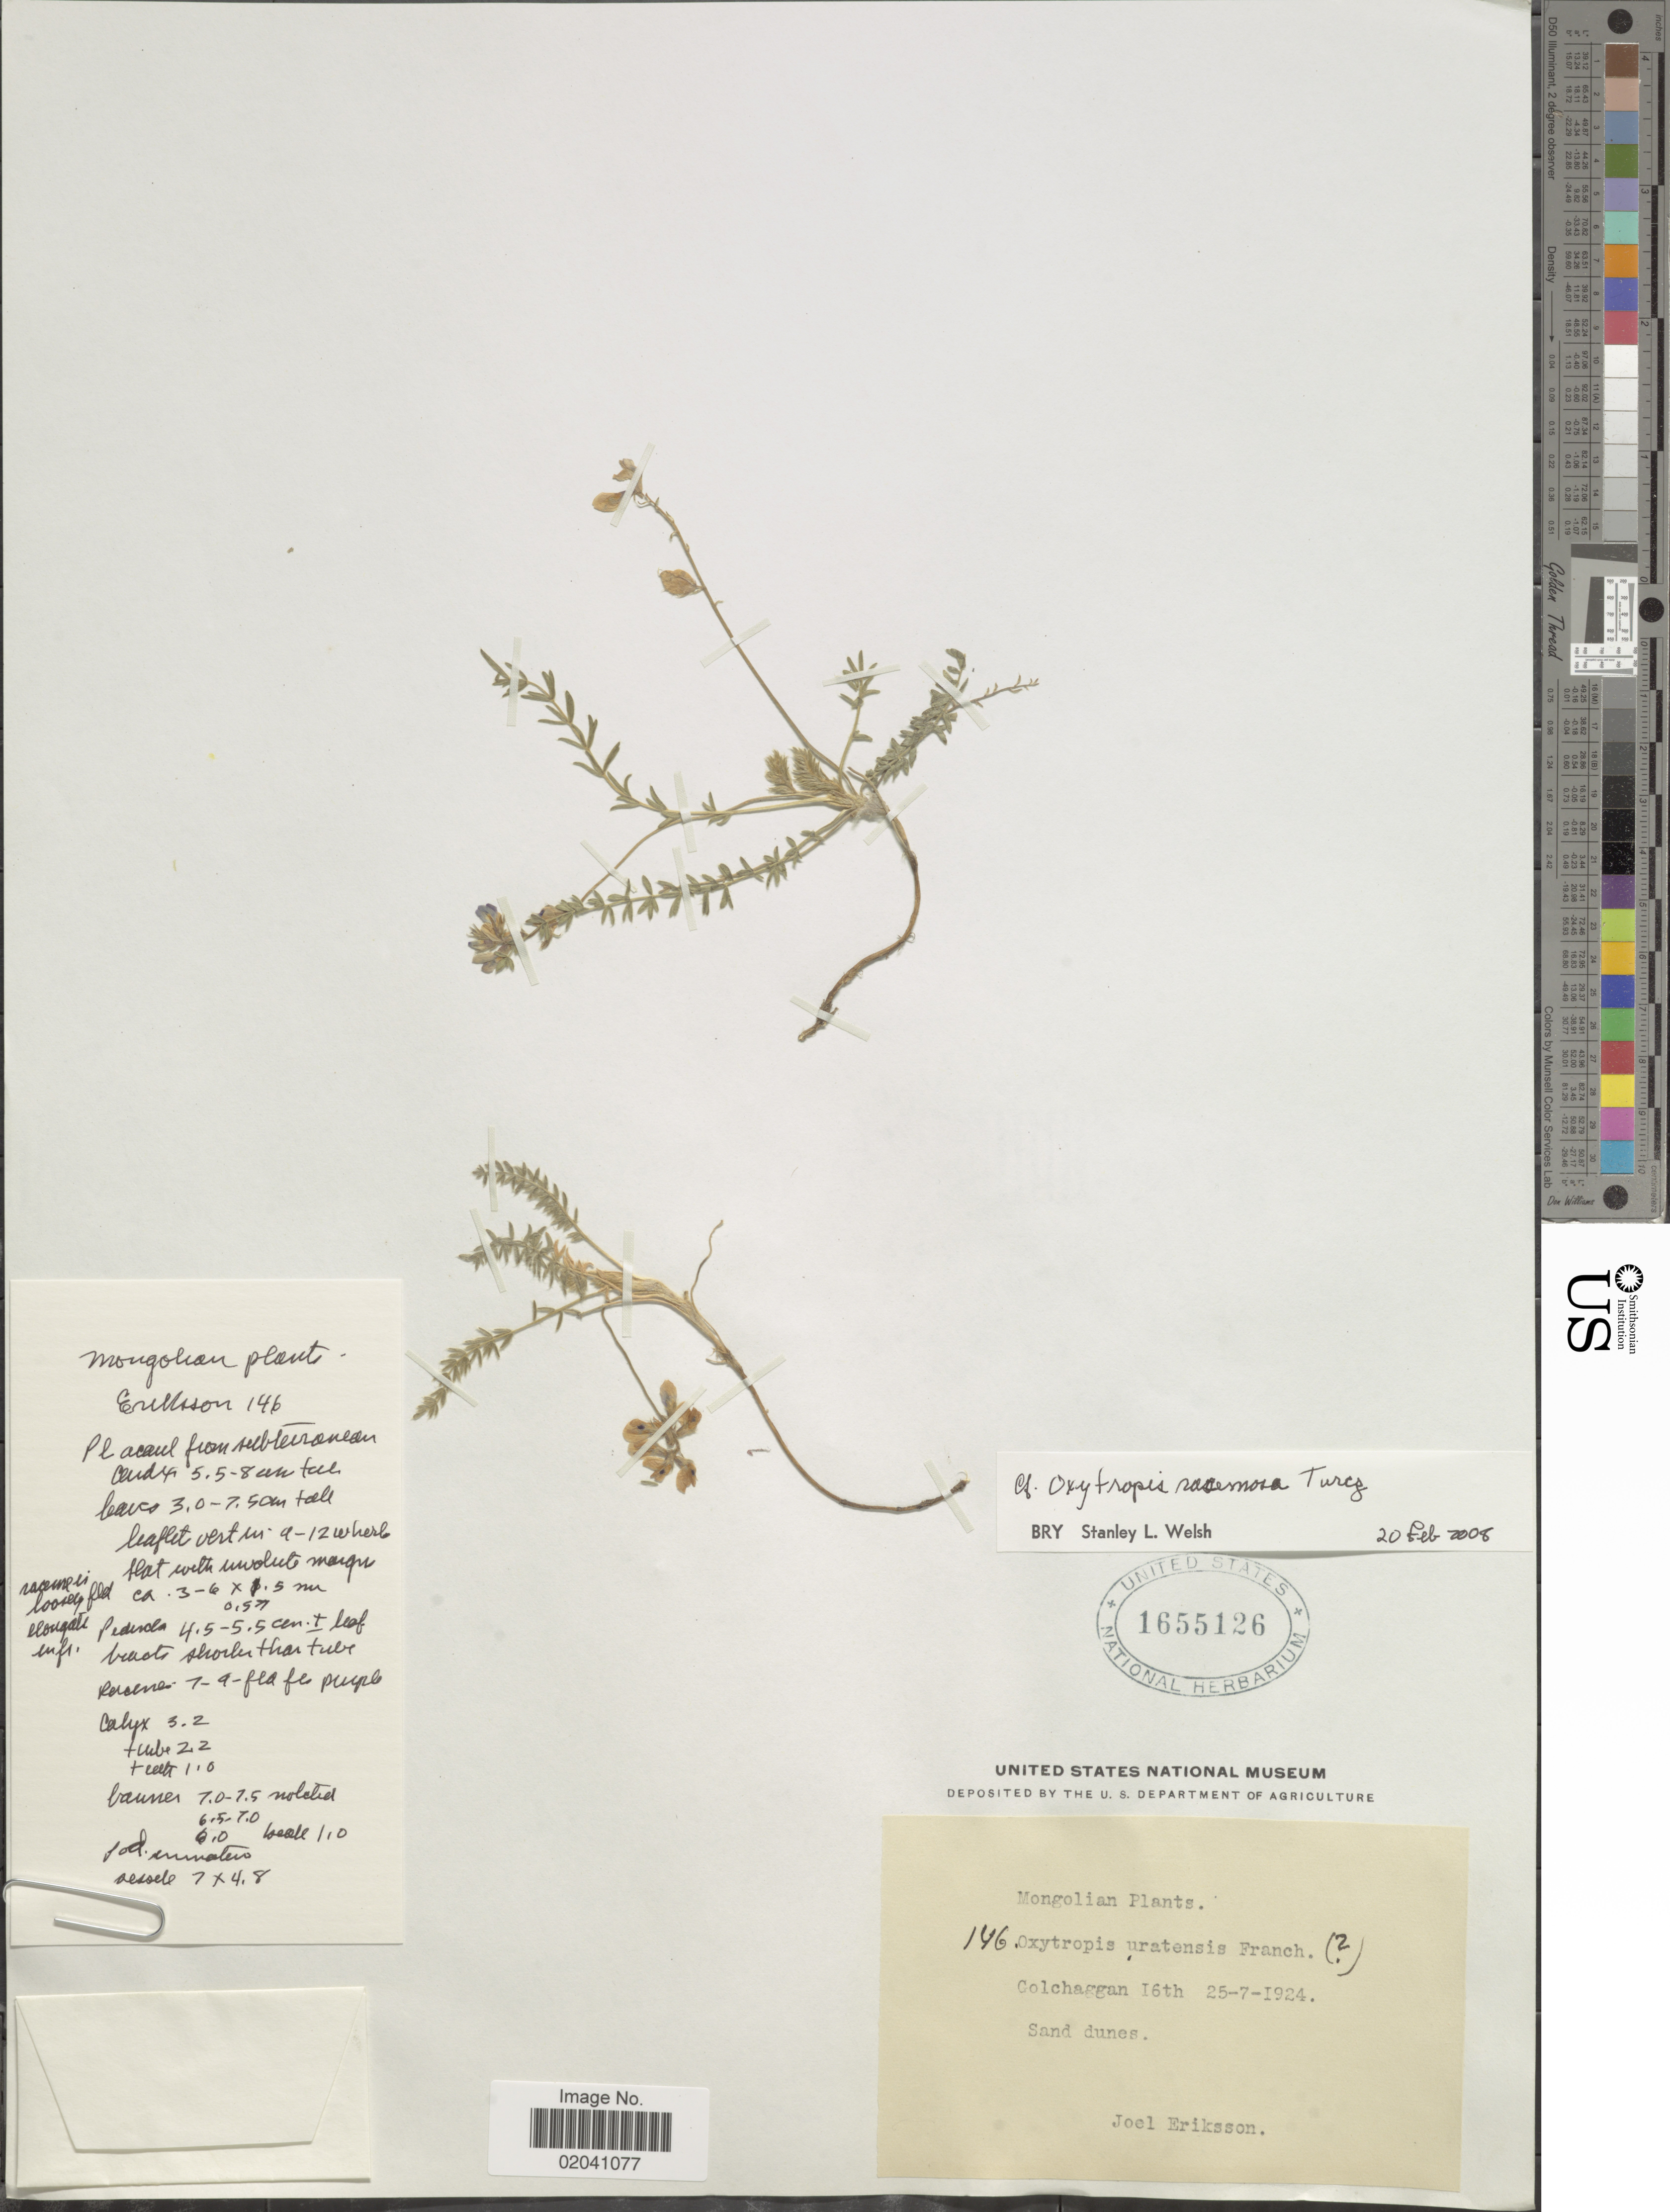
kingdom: Plantae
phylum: Tracheophyta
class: Magnoliopsida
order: Fabales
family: Fabaceae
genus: Oxytropis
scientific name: Oxytropis racemosa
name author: Turcz.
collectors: J. Erikson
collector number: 146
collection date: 1924-07-25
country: Mongolia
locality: Colchaggan 16th, sand dunes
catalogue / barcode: US 1655126